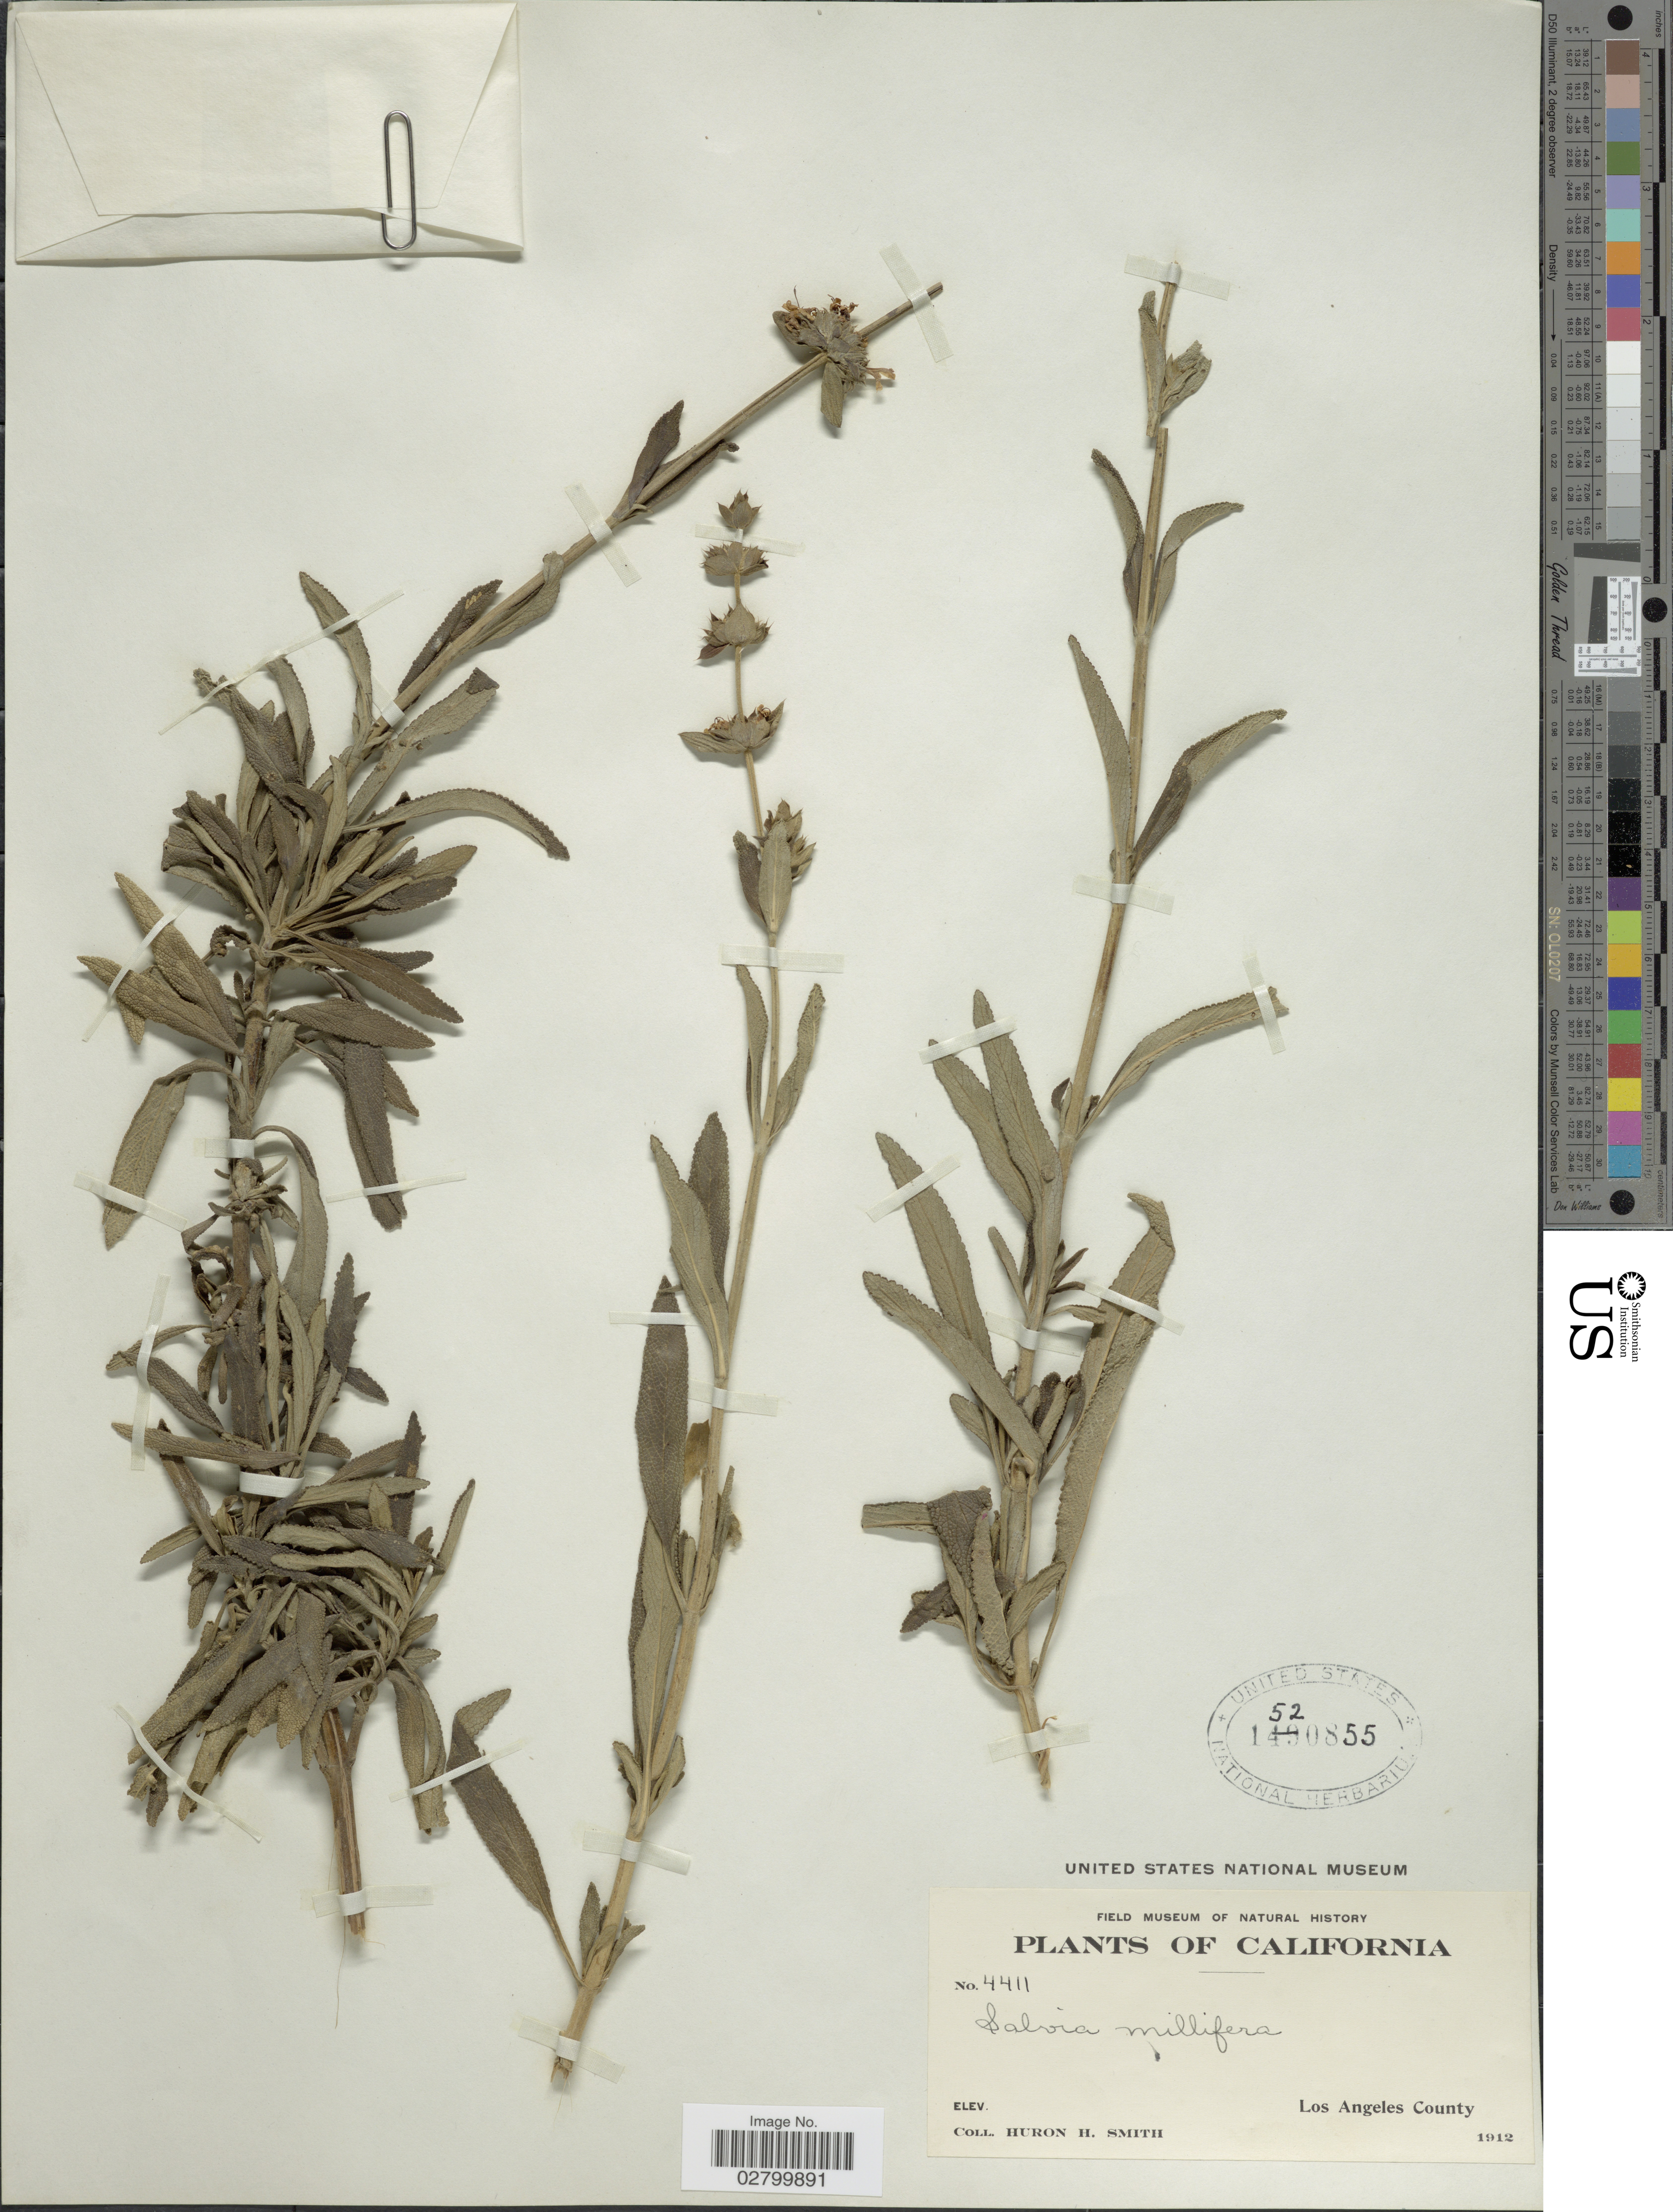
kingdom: Plantae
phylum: Tracheophyta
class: Magnoliopsida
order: Lamiales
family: Lamiaceae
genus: Salvia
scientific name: Salvia mellifera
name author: Greene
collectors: Huron H. Smith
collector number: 4411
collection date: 1912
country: United States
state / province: California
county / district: Los Angeles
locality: Los Angeles County.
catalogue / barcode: US 1520855